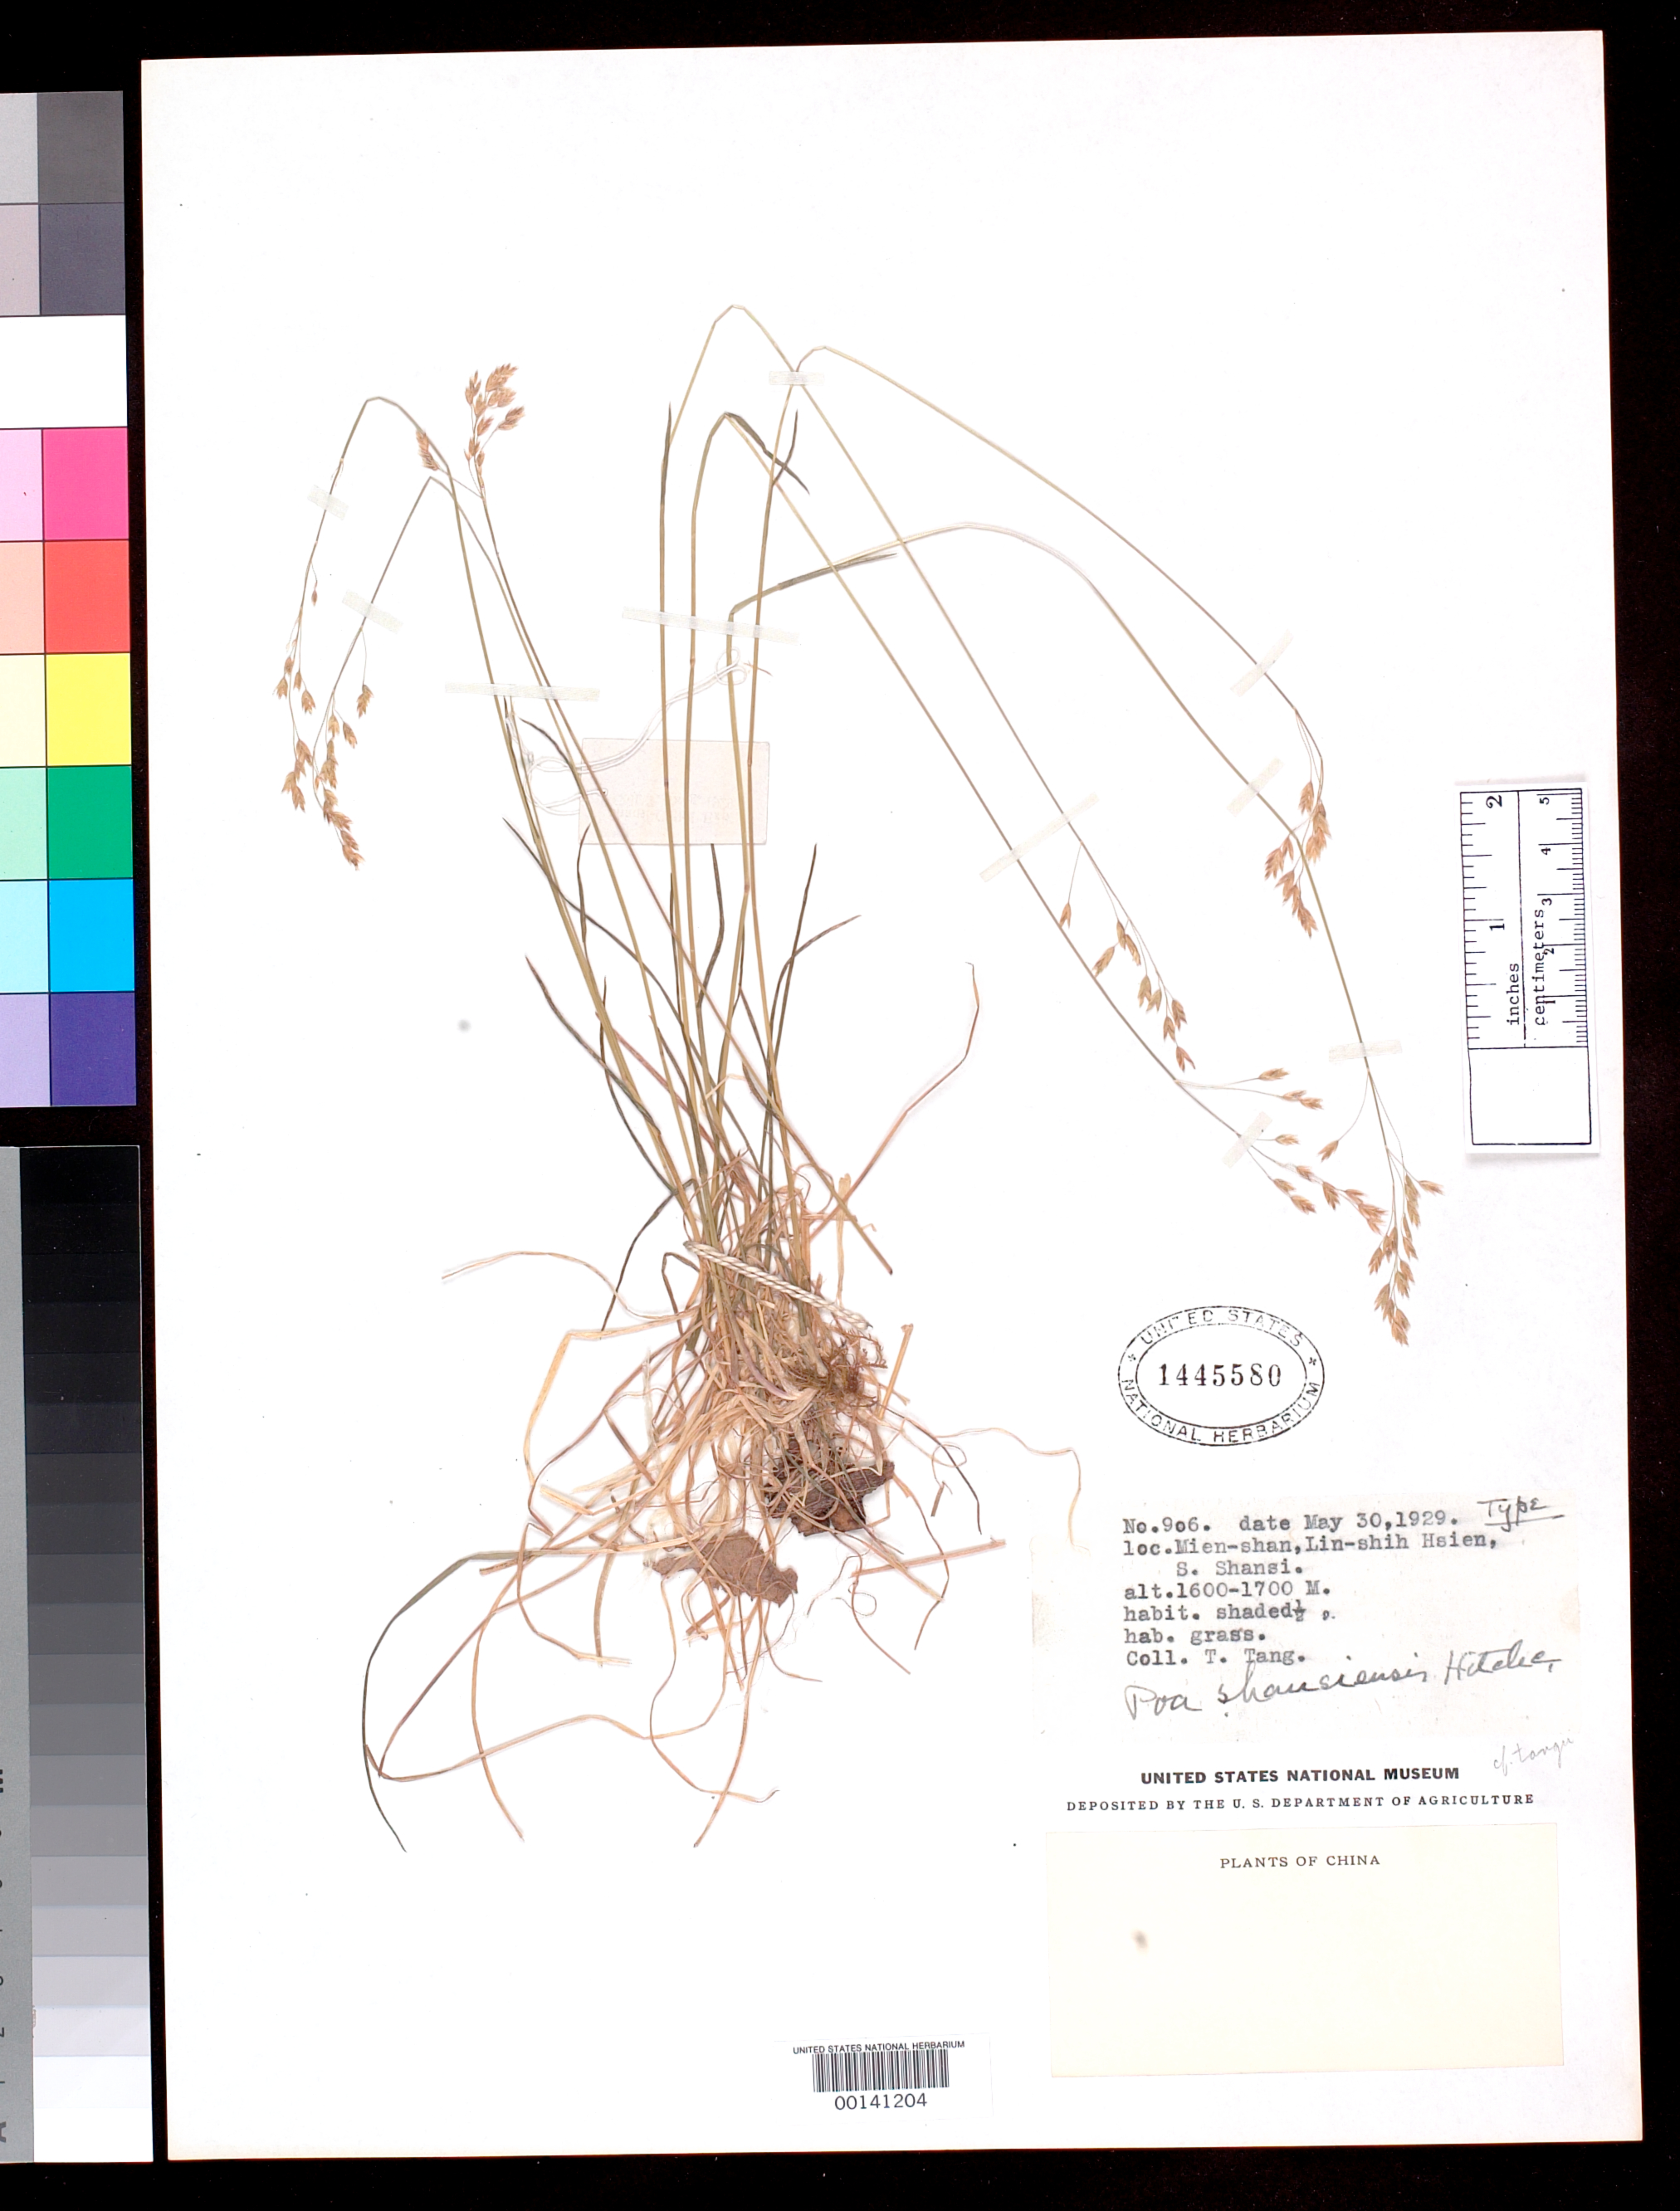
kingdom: Plantae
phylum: Tracheophyta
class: Liliopsida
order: Poales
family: Poaceae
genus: Poa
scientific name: Poa shansiensis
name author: Hitchc.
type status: Holotype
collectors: T. Tang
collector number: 906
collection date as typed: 30 May 1929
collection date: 1929-05-30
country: China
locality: Mien-shan, Lin-shih Hsien, S. Shansi.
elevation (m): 1600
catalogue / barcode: US 1445580